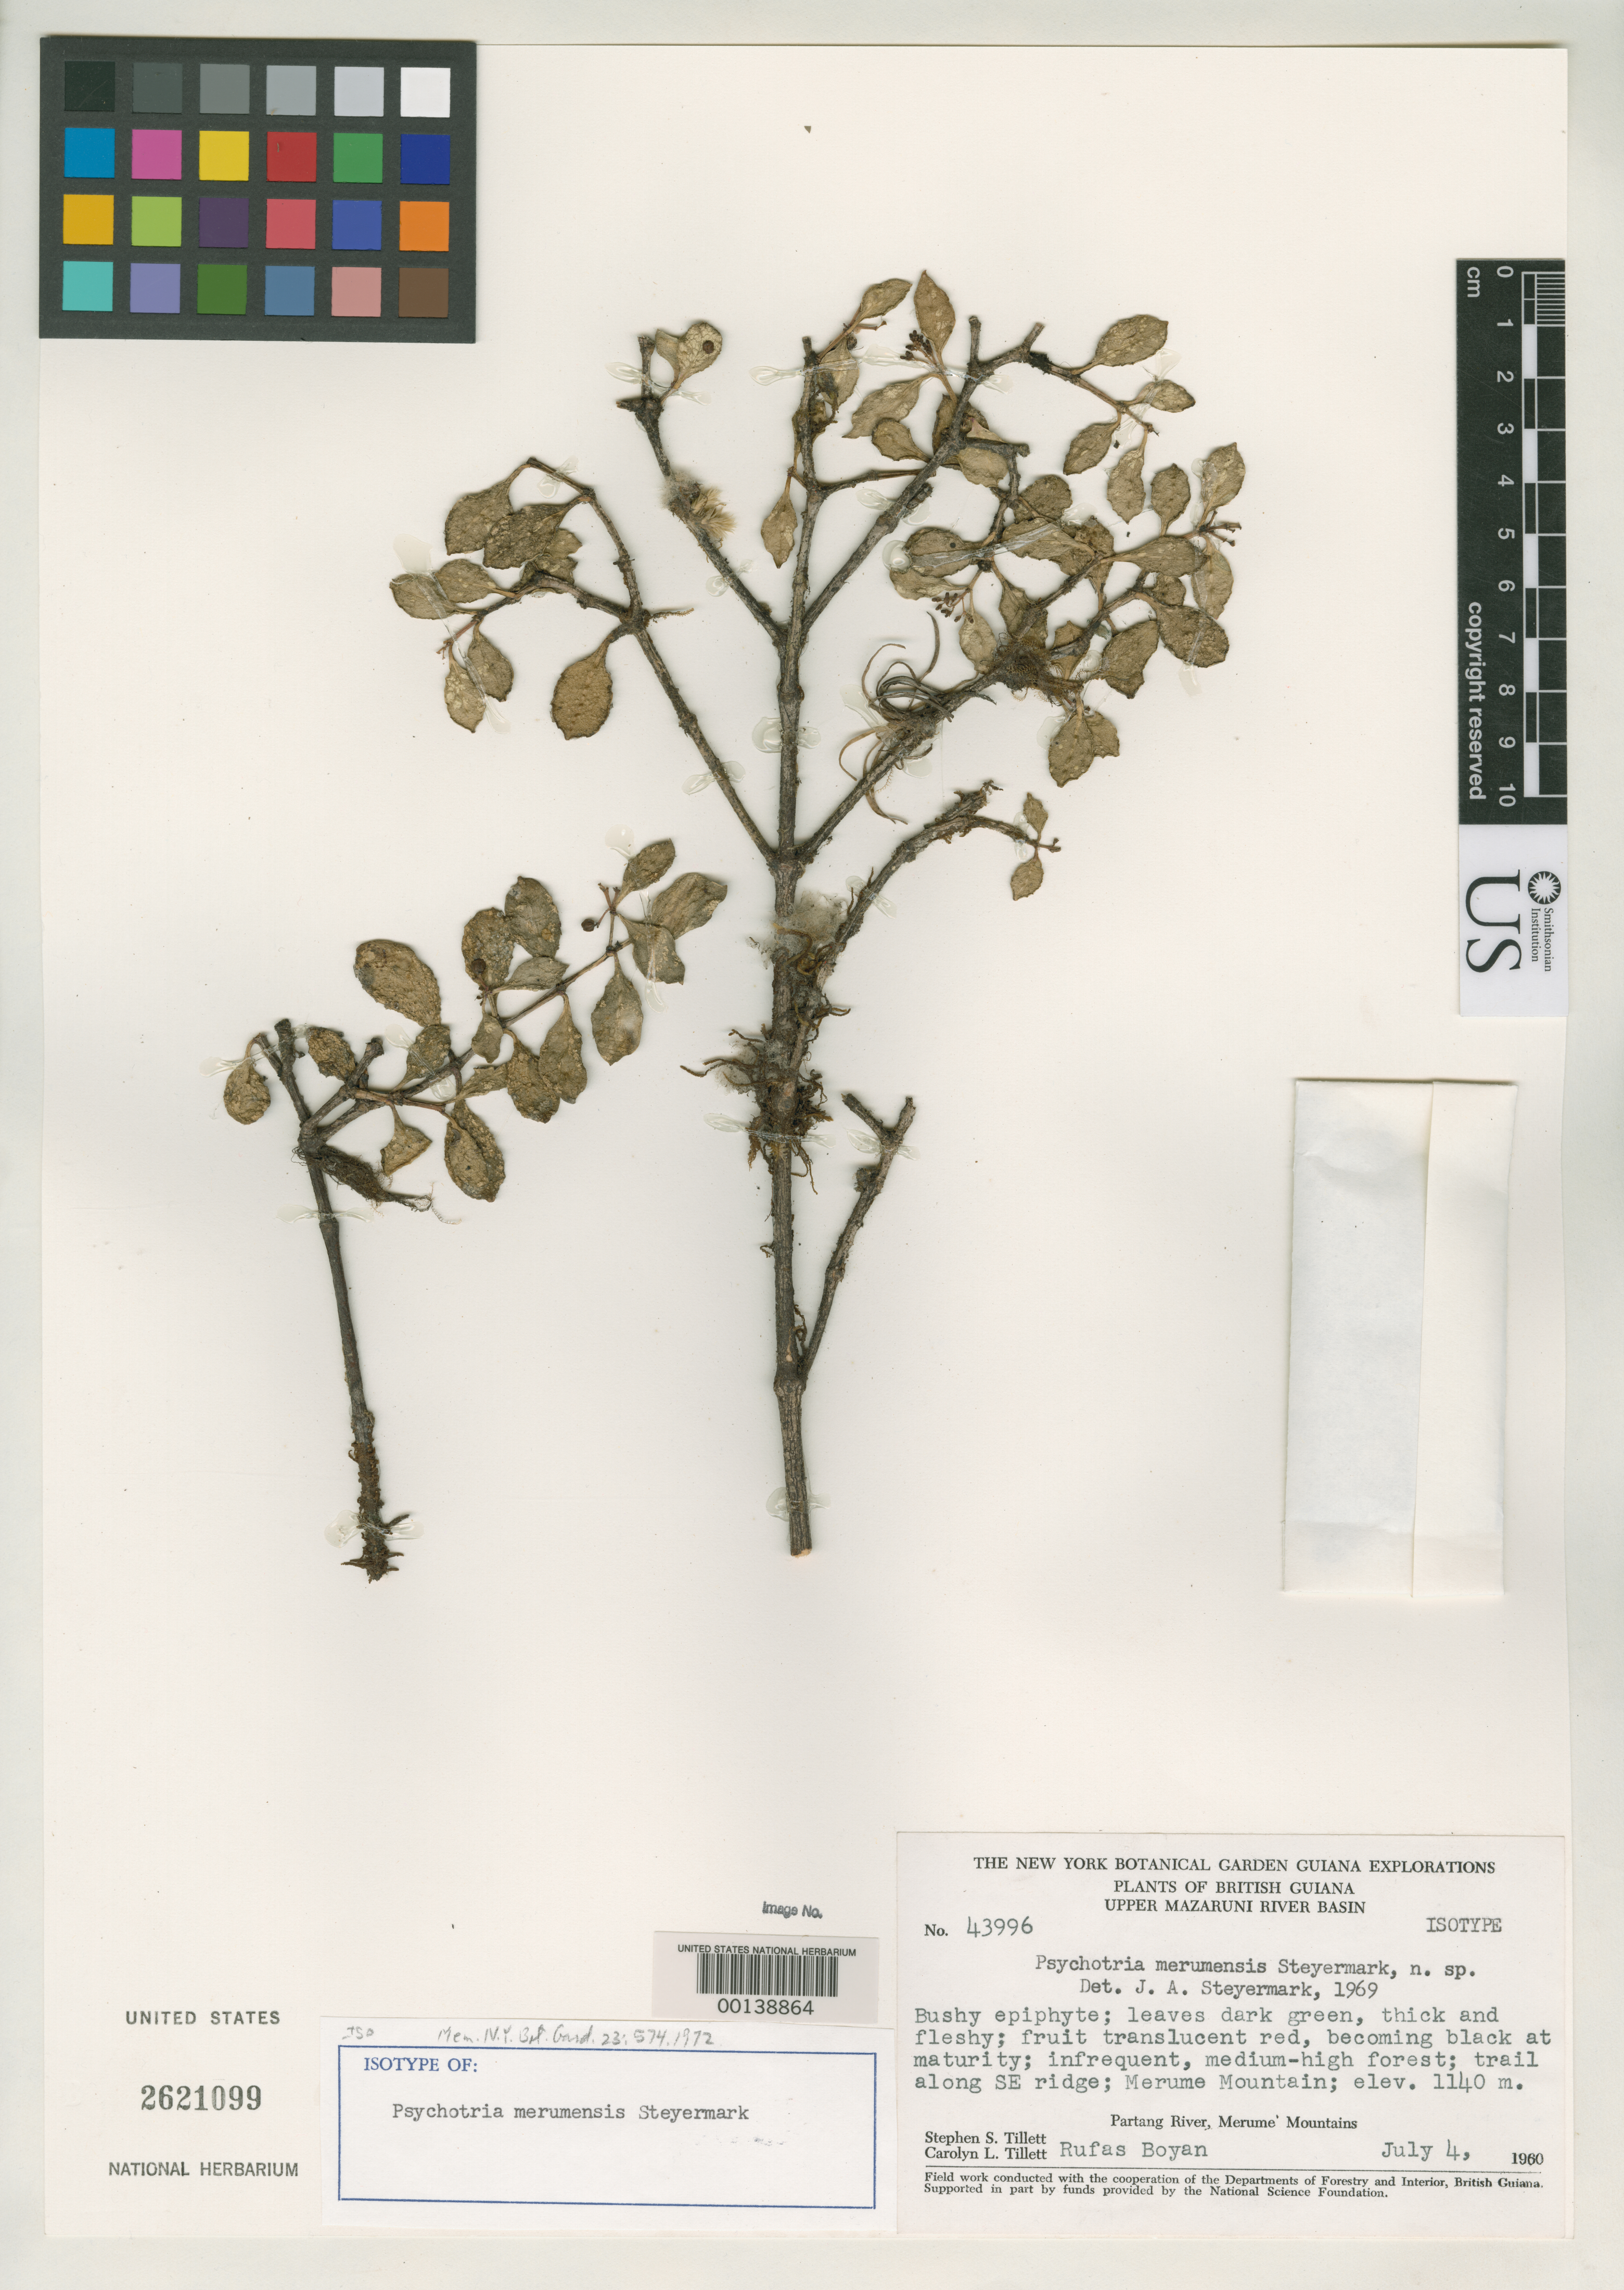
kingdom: Plantae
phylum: Tracheophyta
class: Magnoliopsida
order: Gentianales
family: Rubiaceae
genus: Psychotria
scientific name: Psychotria merumensis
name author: Steyerm.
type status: Isotype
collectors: S. S. Tillett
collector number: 43996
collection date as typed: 04 Jul 1960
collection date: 1960-07-04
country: Guyana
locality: Upper Mazaruni River basin, Partang River, Merume Mt.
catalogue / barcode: US 2621099